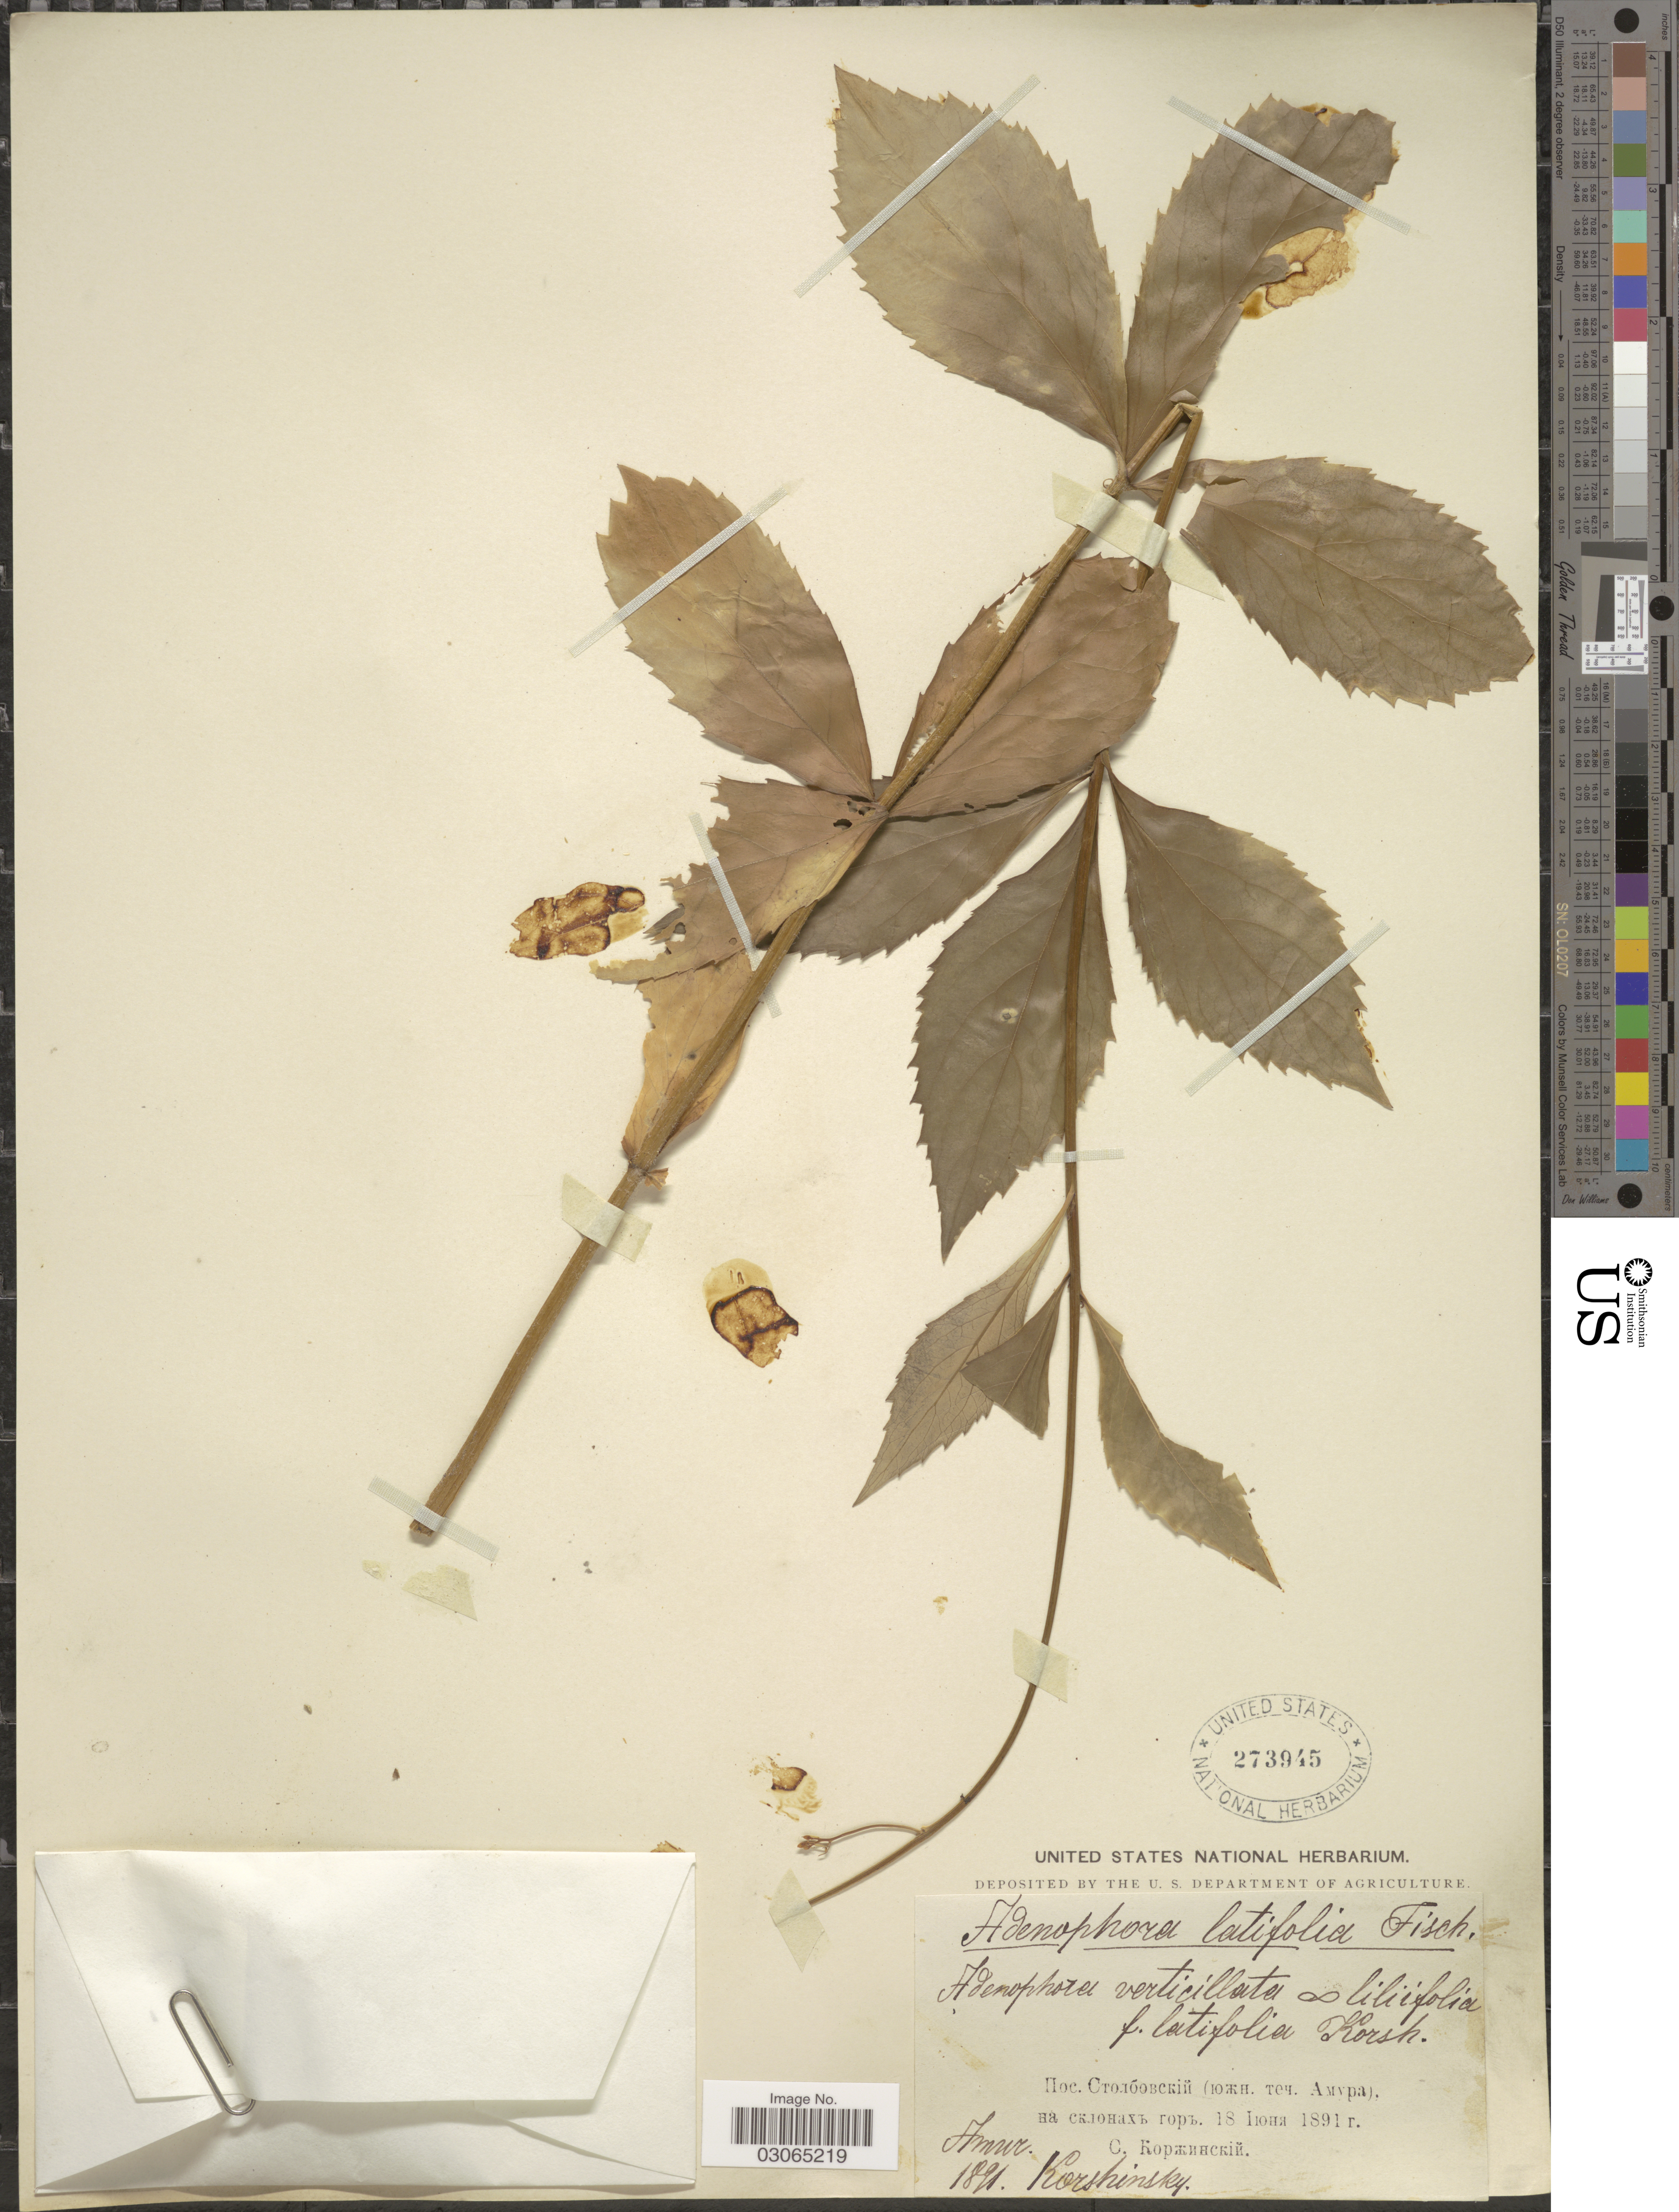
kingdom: Plantae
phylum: Tracheophyta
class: Magnoliopsida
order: Asterales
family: Campanulaceae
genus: Adenophora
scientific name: Adenophora latifolia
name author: Fisch.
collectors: Korshinsky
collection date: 1891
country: Russian Federation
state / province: Amur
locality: X.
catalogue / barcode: US 273945